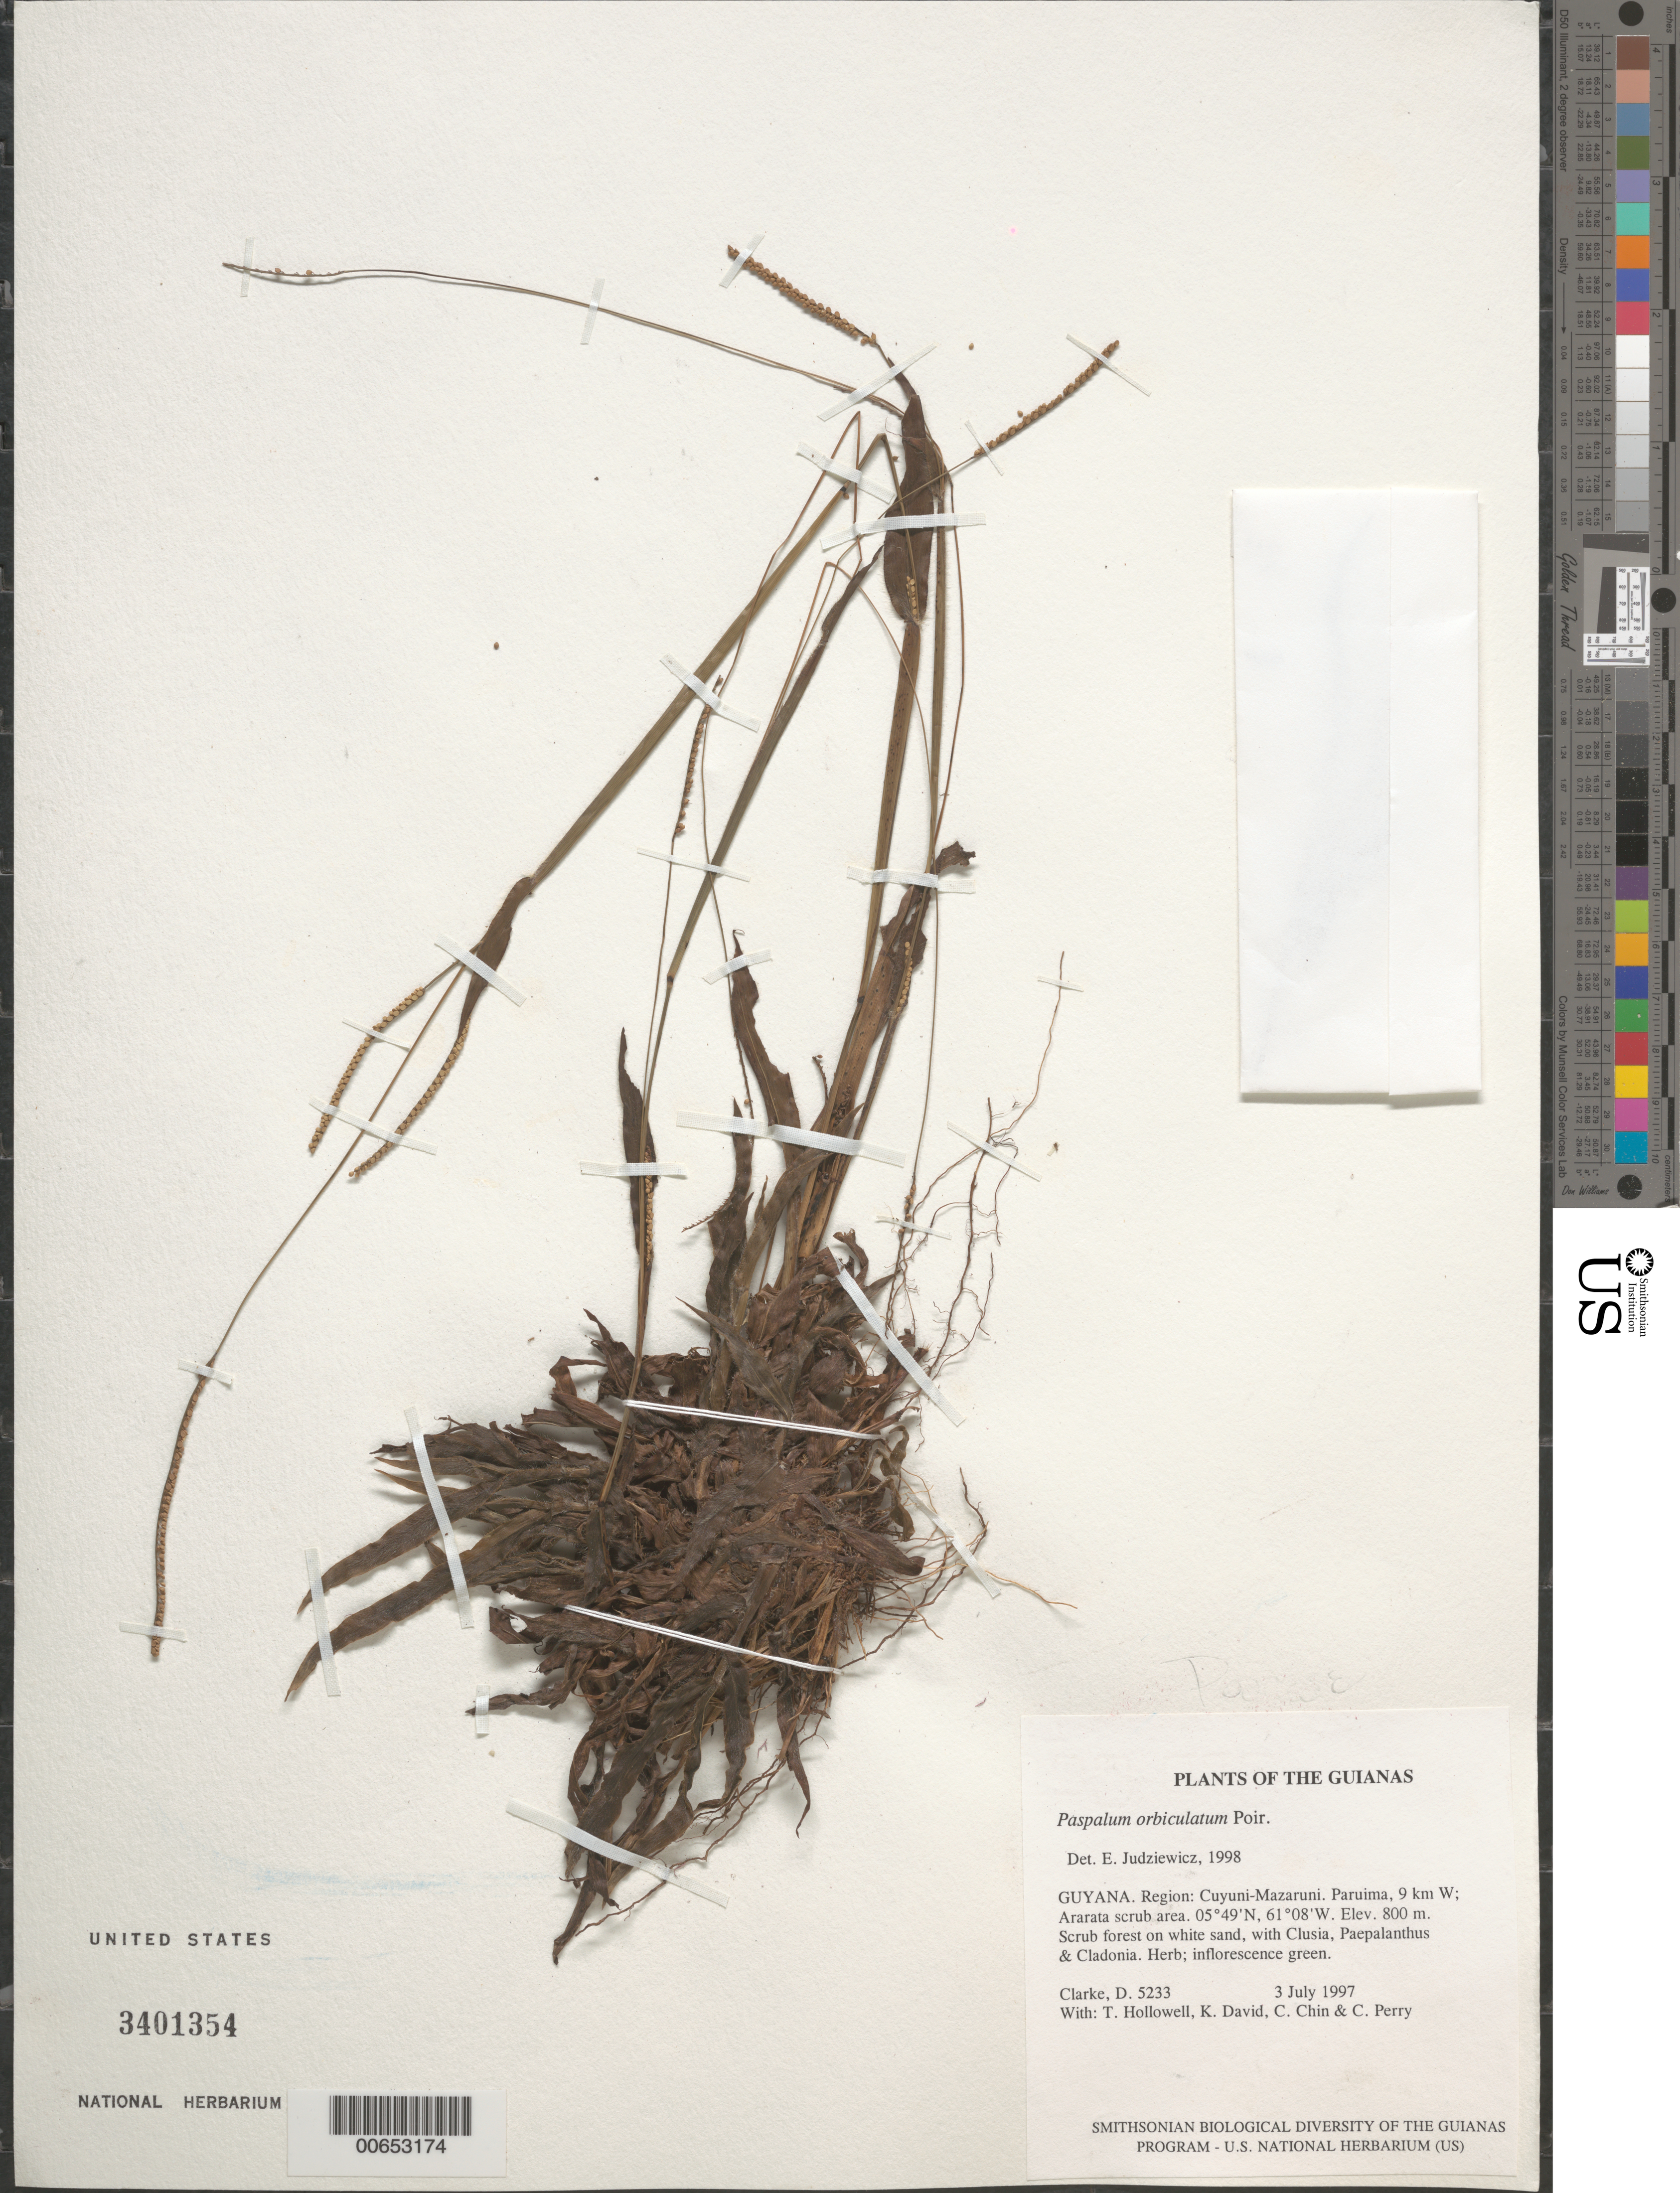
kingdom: Plantae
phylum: Tracheophyta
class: Liliopsida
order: Poales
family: Poaceae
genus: Paspalum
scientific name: Paspalum orbiculatum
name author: Poir.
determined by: Judziewicz, E. J.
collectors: H. D. Clarke, T. Hollowell, K. David, C. Chin & C. Perry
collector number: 5233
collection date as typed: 3 July 1997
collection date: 1997-07-03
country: Guyana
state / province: Cuyuni-Mazaruni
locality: Paruima, 9 km W; Ararata scrub area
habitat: Scrub forest on white sand, with Clusia, Paepalanthus & Cladonia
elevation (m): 800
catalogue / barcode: US 3401354